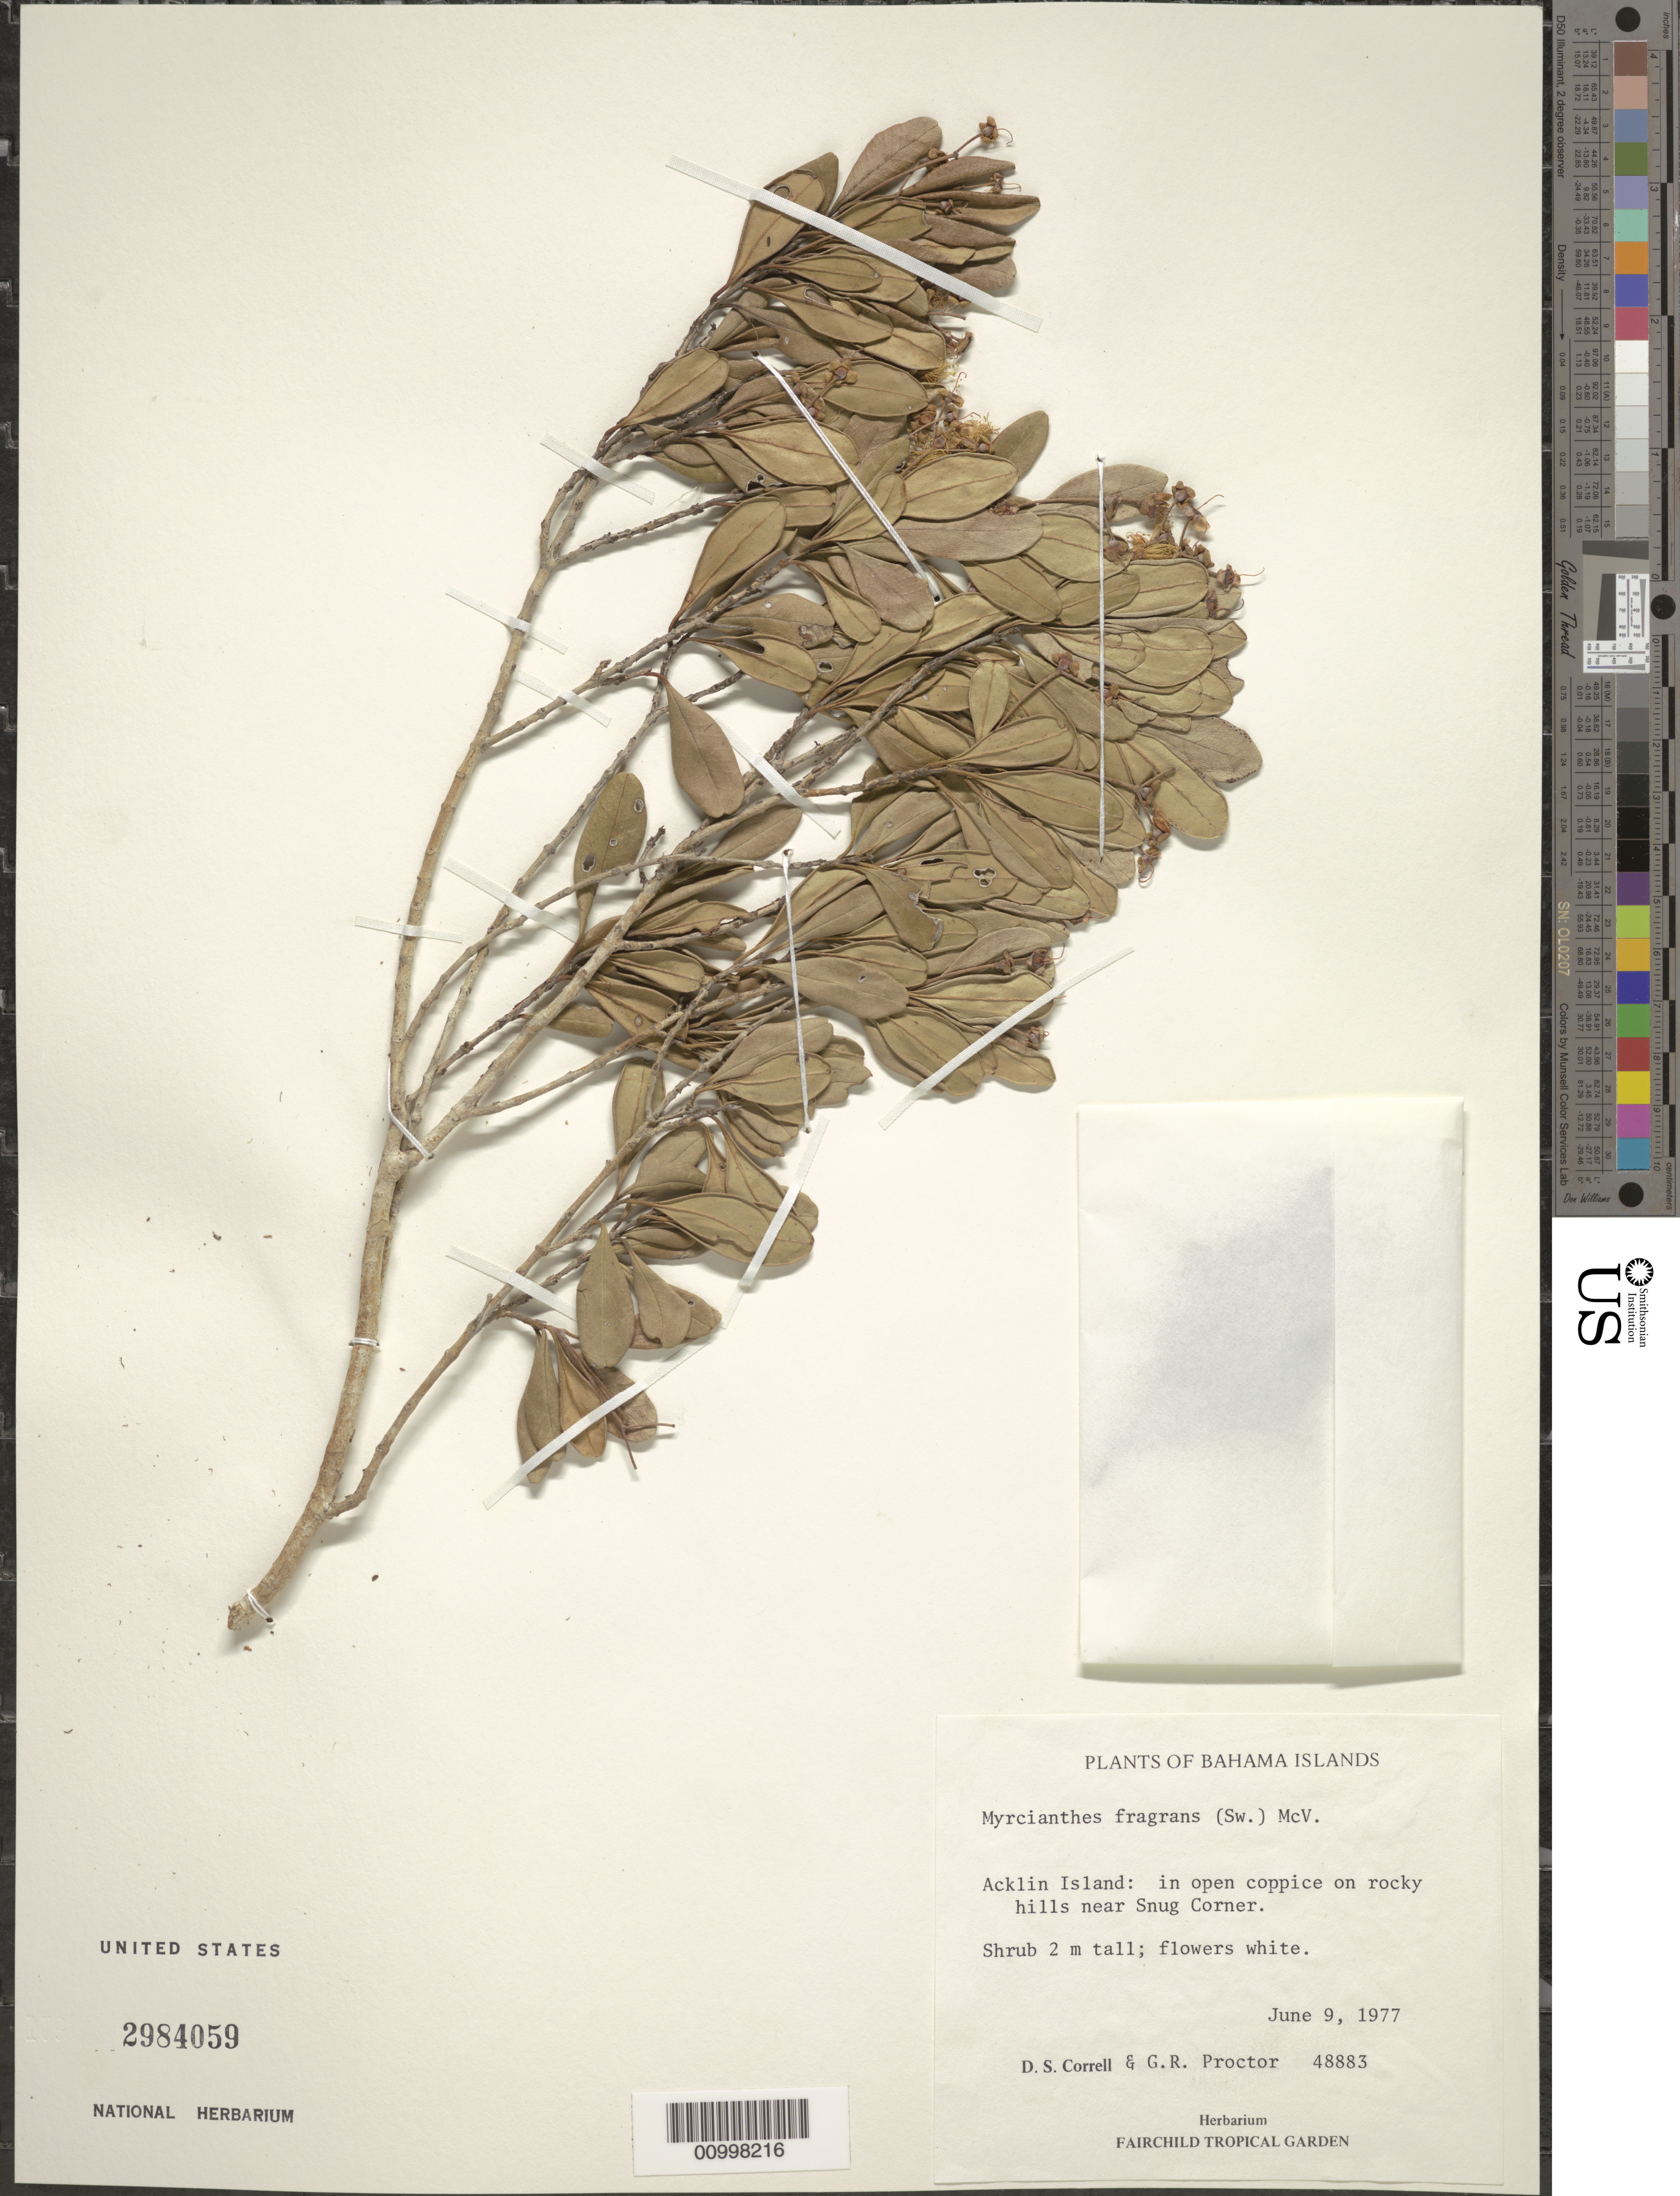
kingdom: Plantae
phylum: Tracheophyta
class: Magnoliopsida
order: Myrtales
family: Myrtaceae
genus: Myrcianthes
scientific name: Myrcianthes fragrans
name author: (Sw.) McVaugh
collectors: D. S. Correll & G. R. Proctor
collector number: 48883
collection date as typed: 09 Jun 1977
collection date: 1977-06-09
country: Bahamas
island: Acklin's I.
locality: On hills near Snug Corner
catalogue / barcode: US 2984059